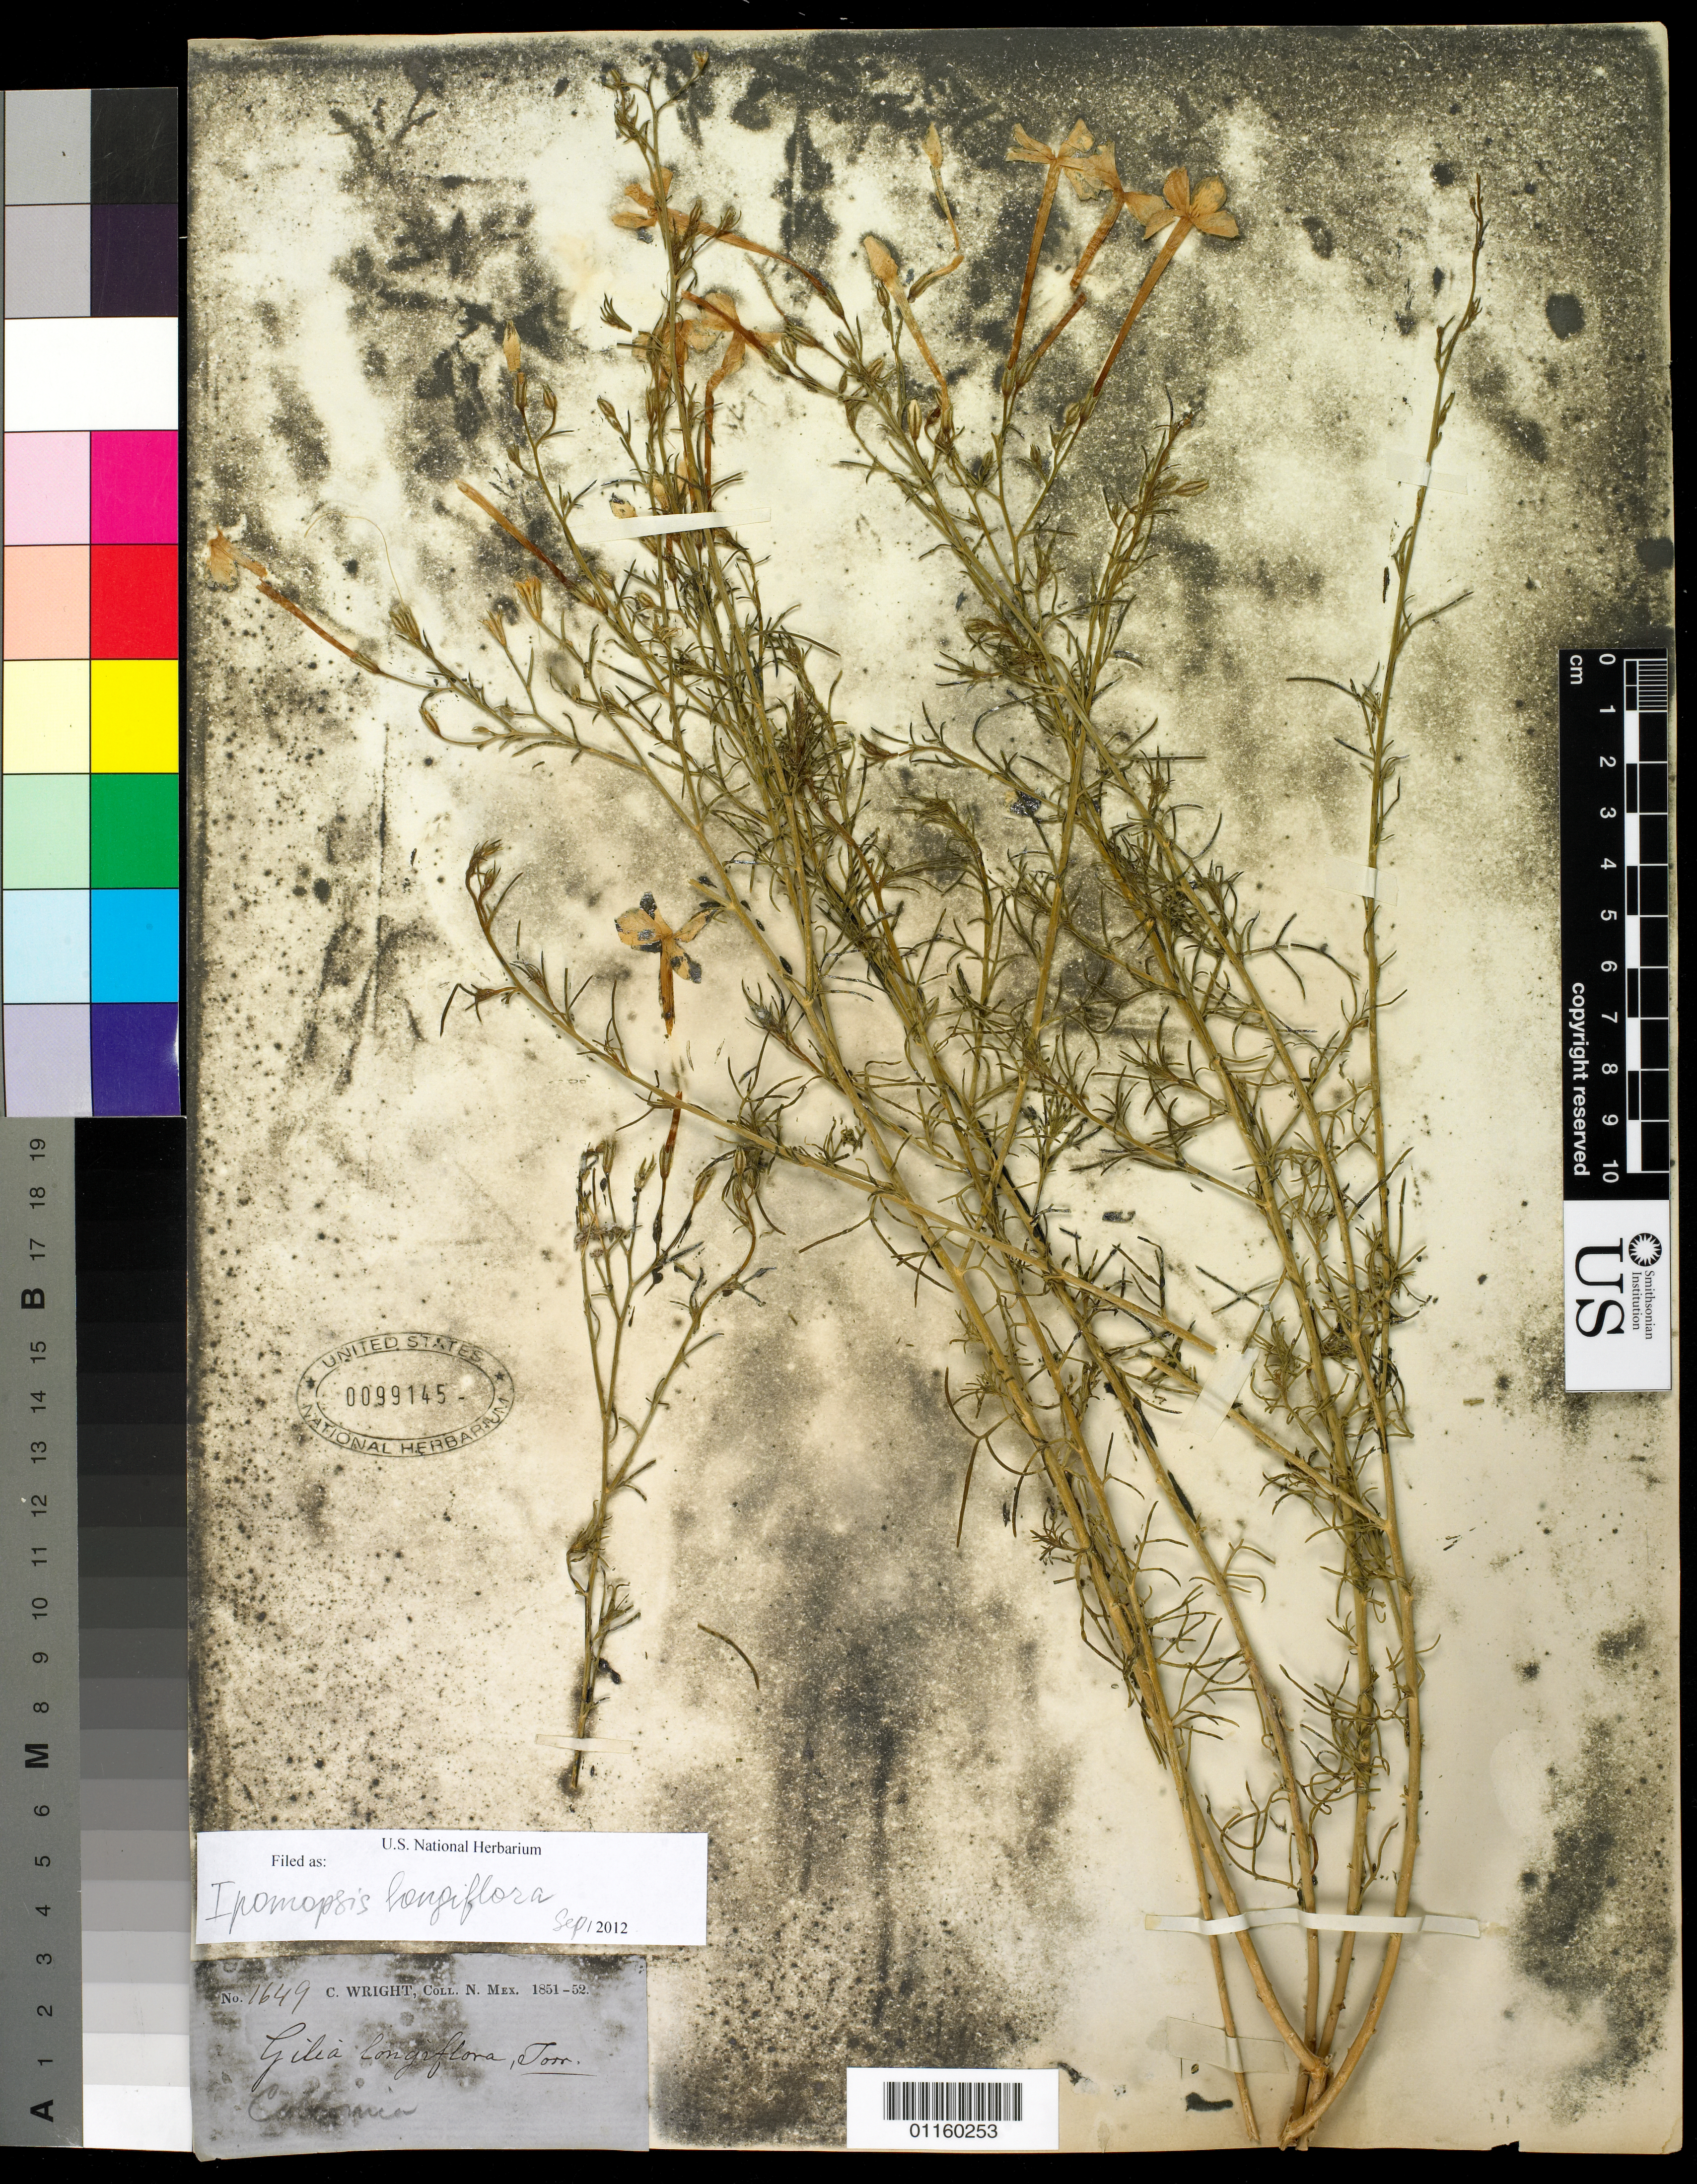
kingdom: Plantae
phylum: Tracheophyta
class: Magnoliopsida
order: Ericales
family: Polemoniaceae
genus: Ipomopsis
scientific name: Ipomopsis longiflora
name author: (Torr.) V.E. Grant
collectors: C. Wright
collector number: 1649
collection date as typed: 1851 to -- --- 1852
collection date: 1851/1852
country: United States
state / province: New Mexico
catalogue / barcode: US 99145